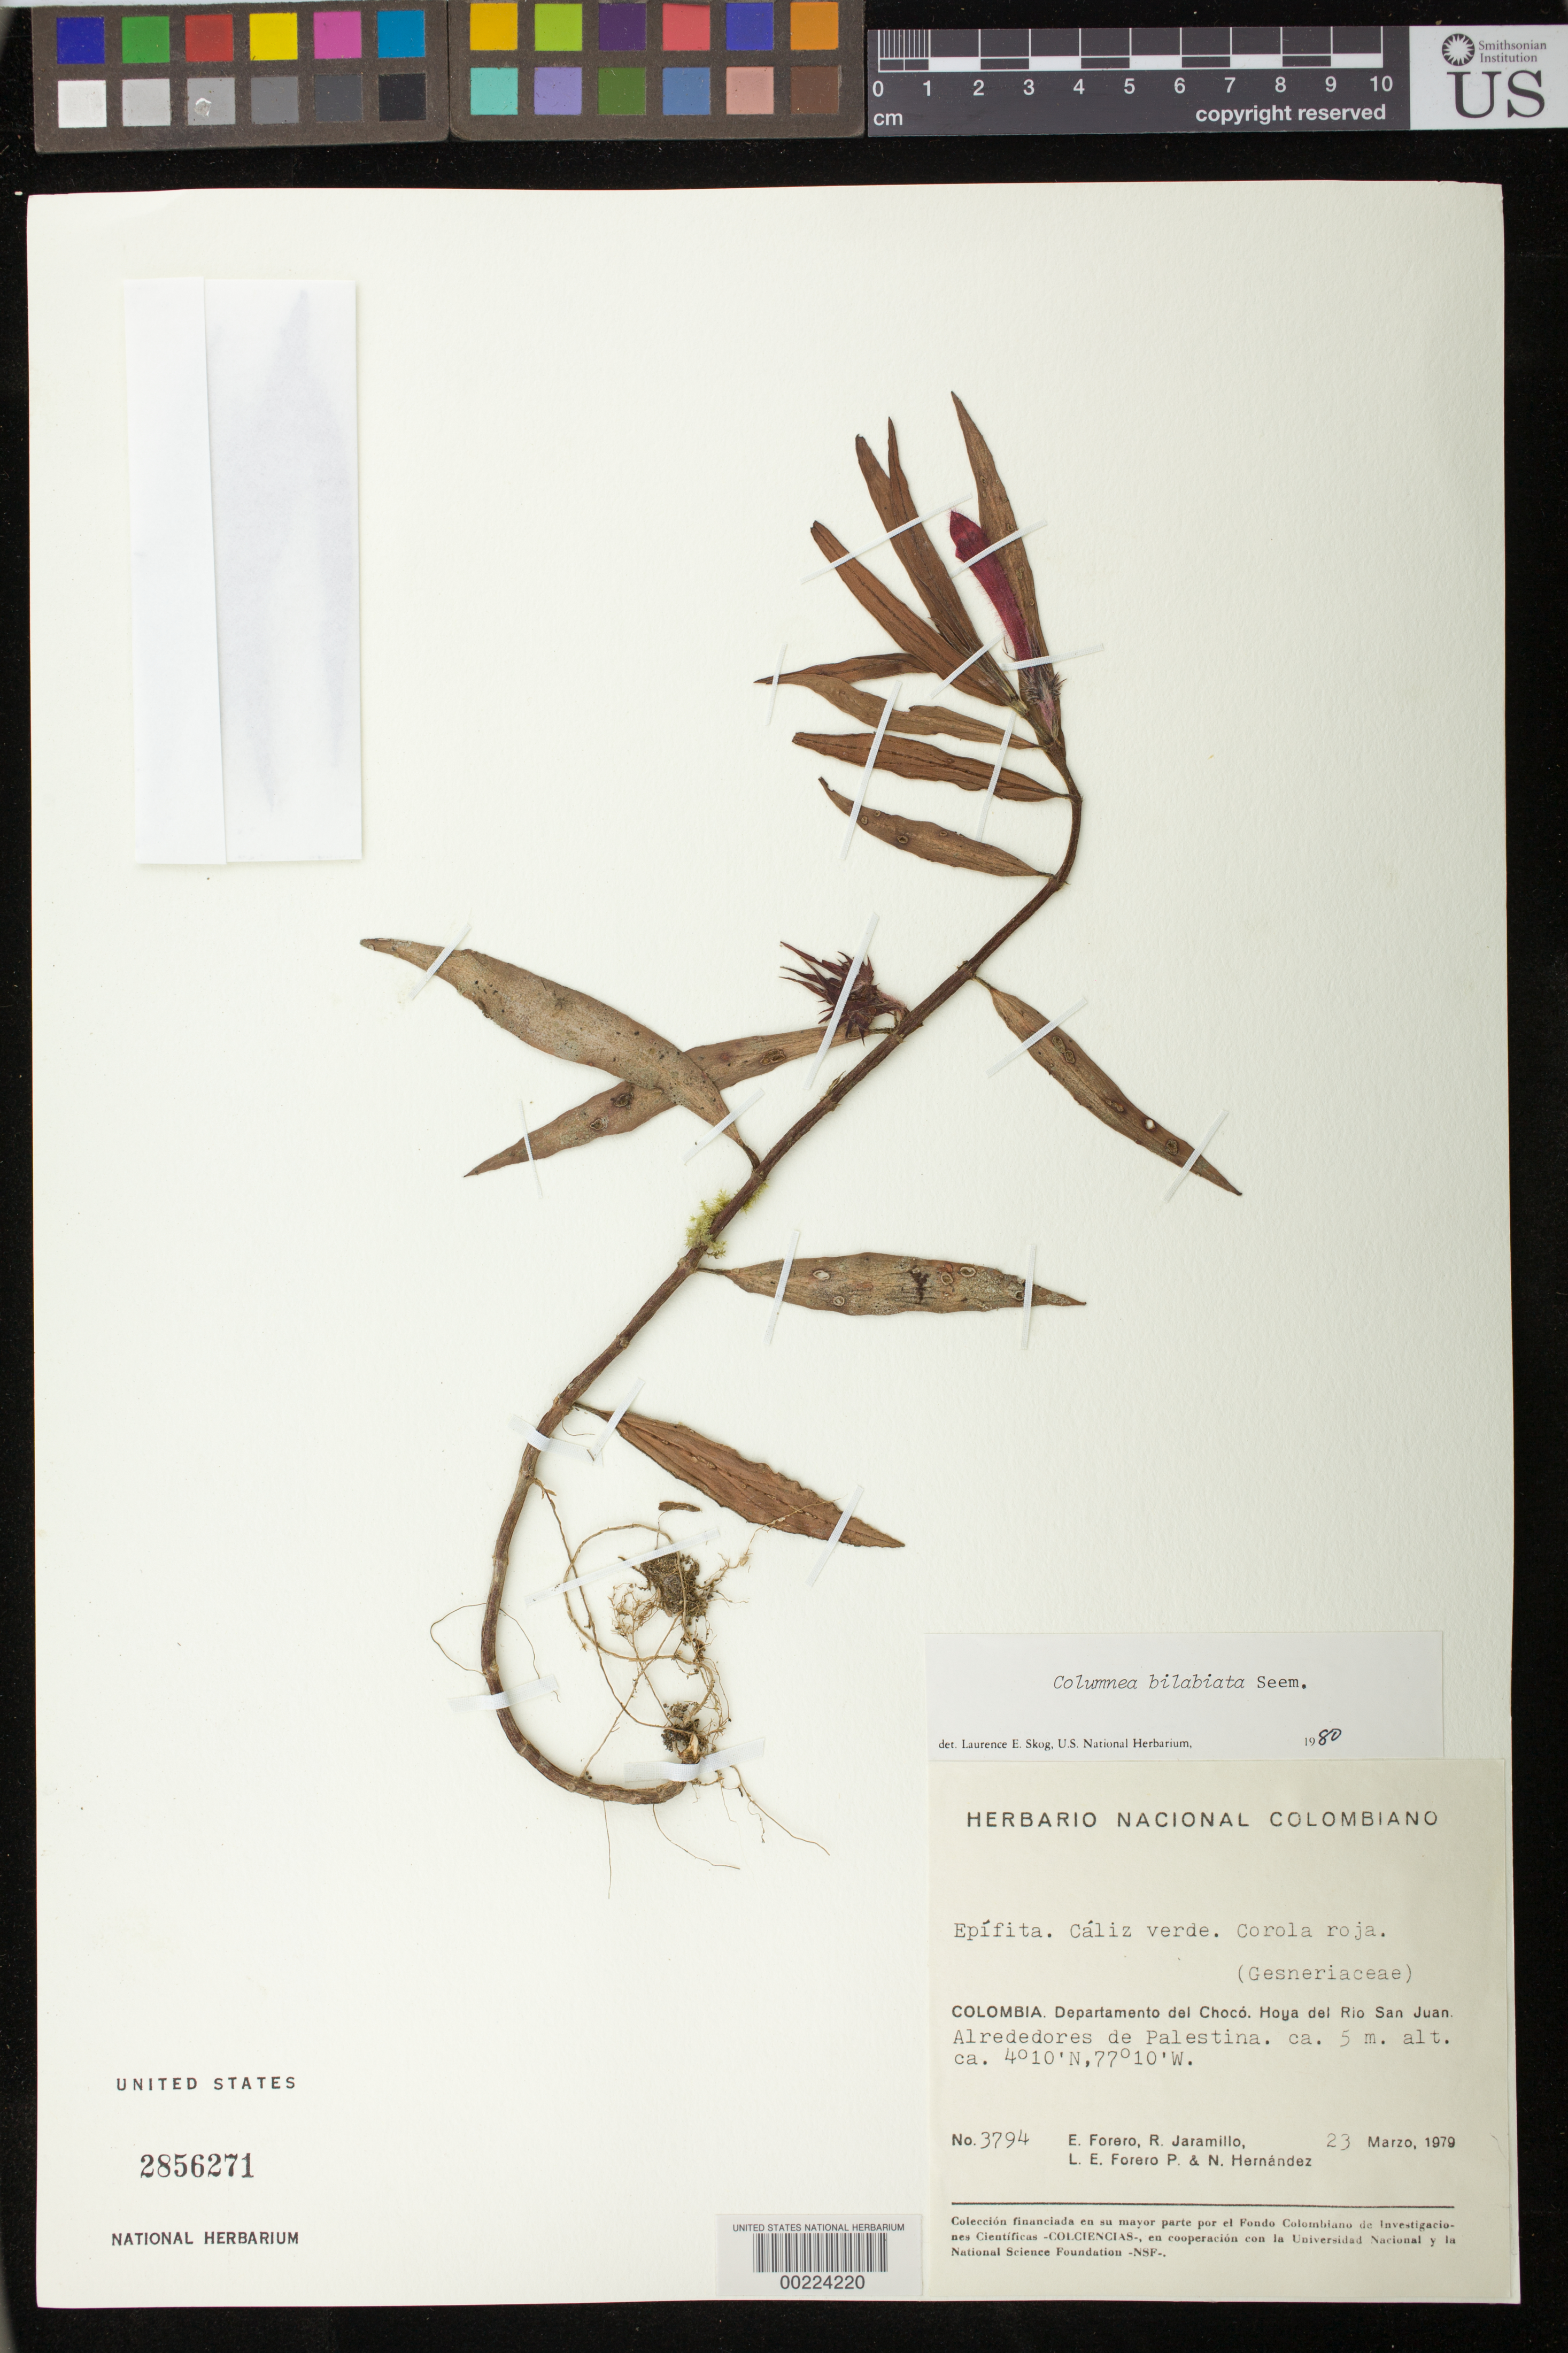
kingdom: Plantae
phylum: Tracheophyta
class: Magnoliopsida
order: Lamiales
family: Gesneriaceae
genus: Columnea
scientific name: Columnea bilabiata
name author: Seem.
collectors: E. Forero, R. Jaramillo M., L. E. Forero & N. Hernandez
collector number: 3794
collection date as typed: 23 Mar 1979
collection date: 1979-03-23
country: Colombia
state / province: Chocó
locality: Valley of Rio San Juan, environs of Palestina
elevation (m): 5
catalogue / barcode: US 2856271